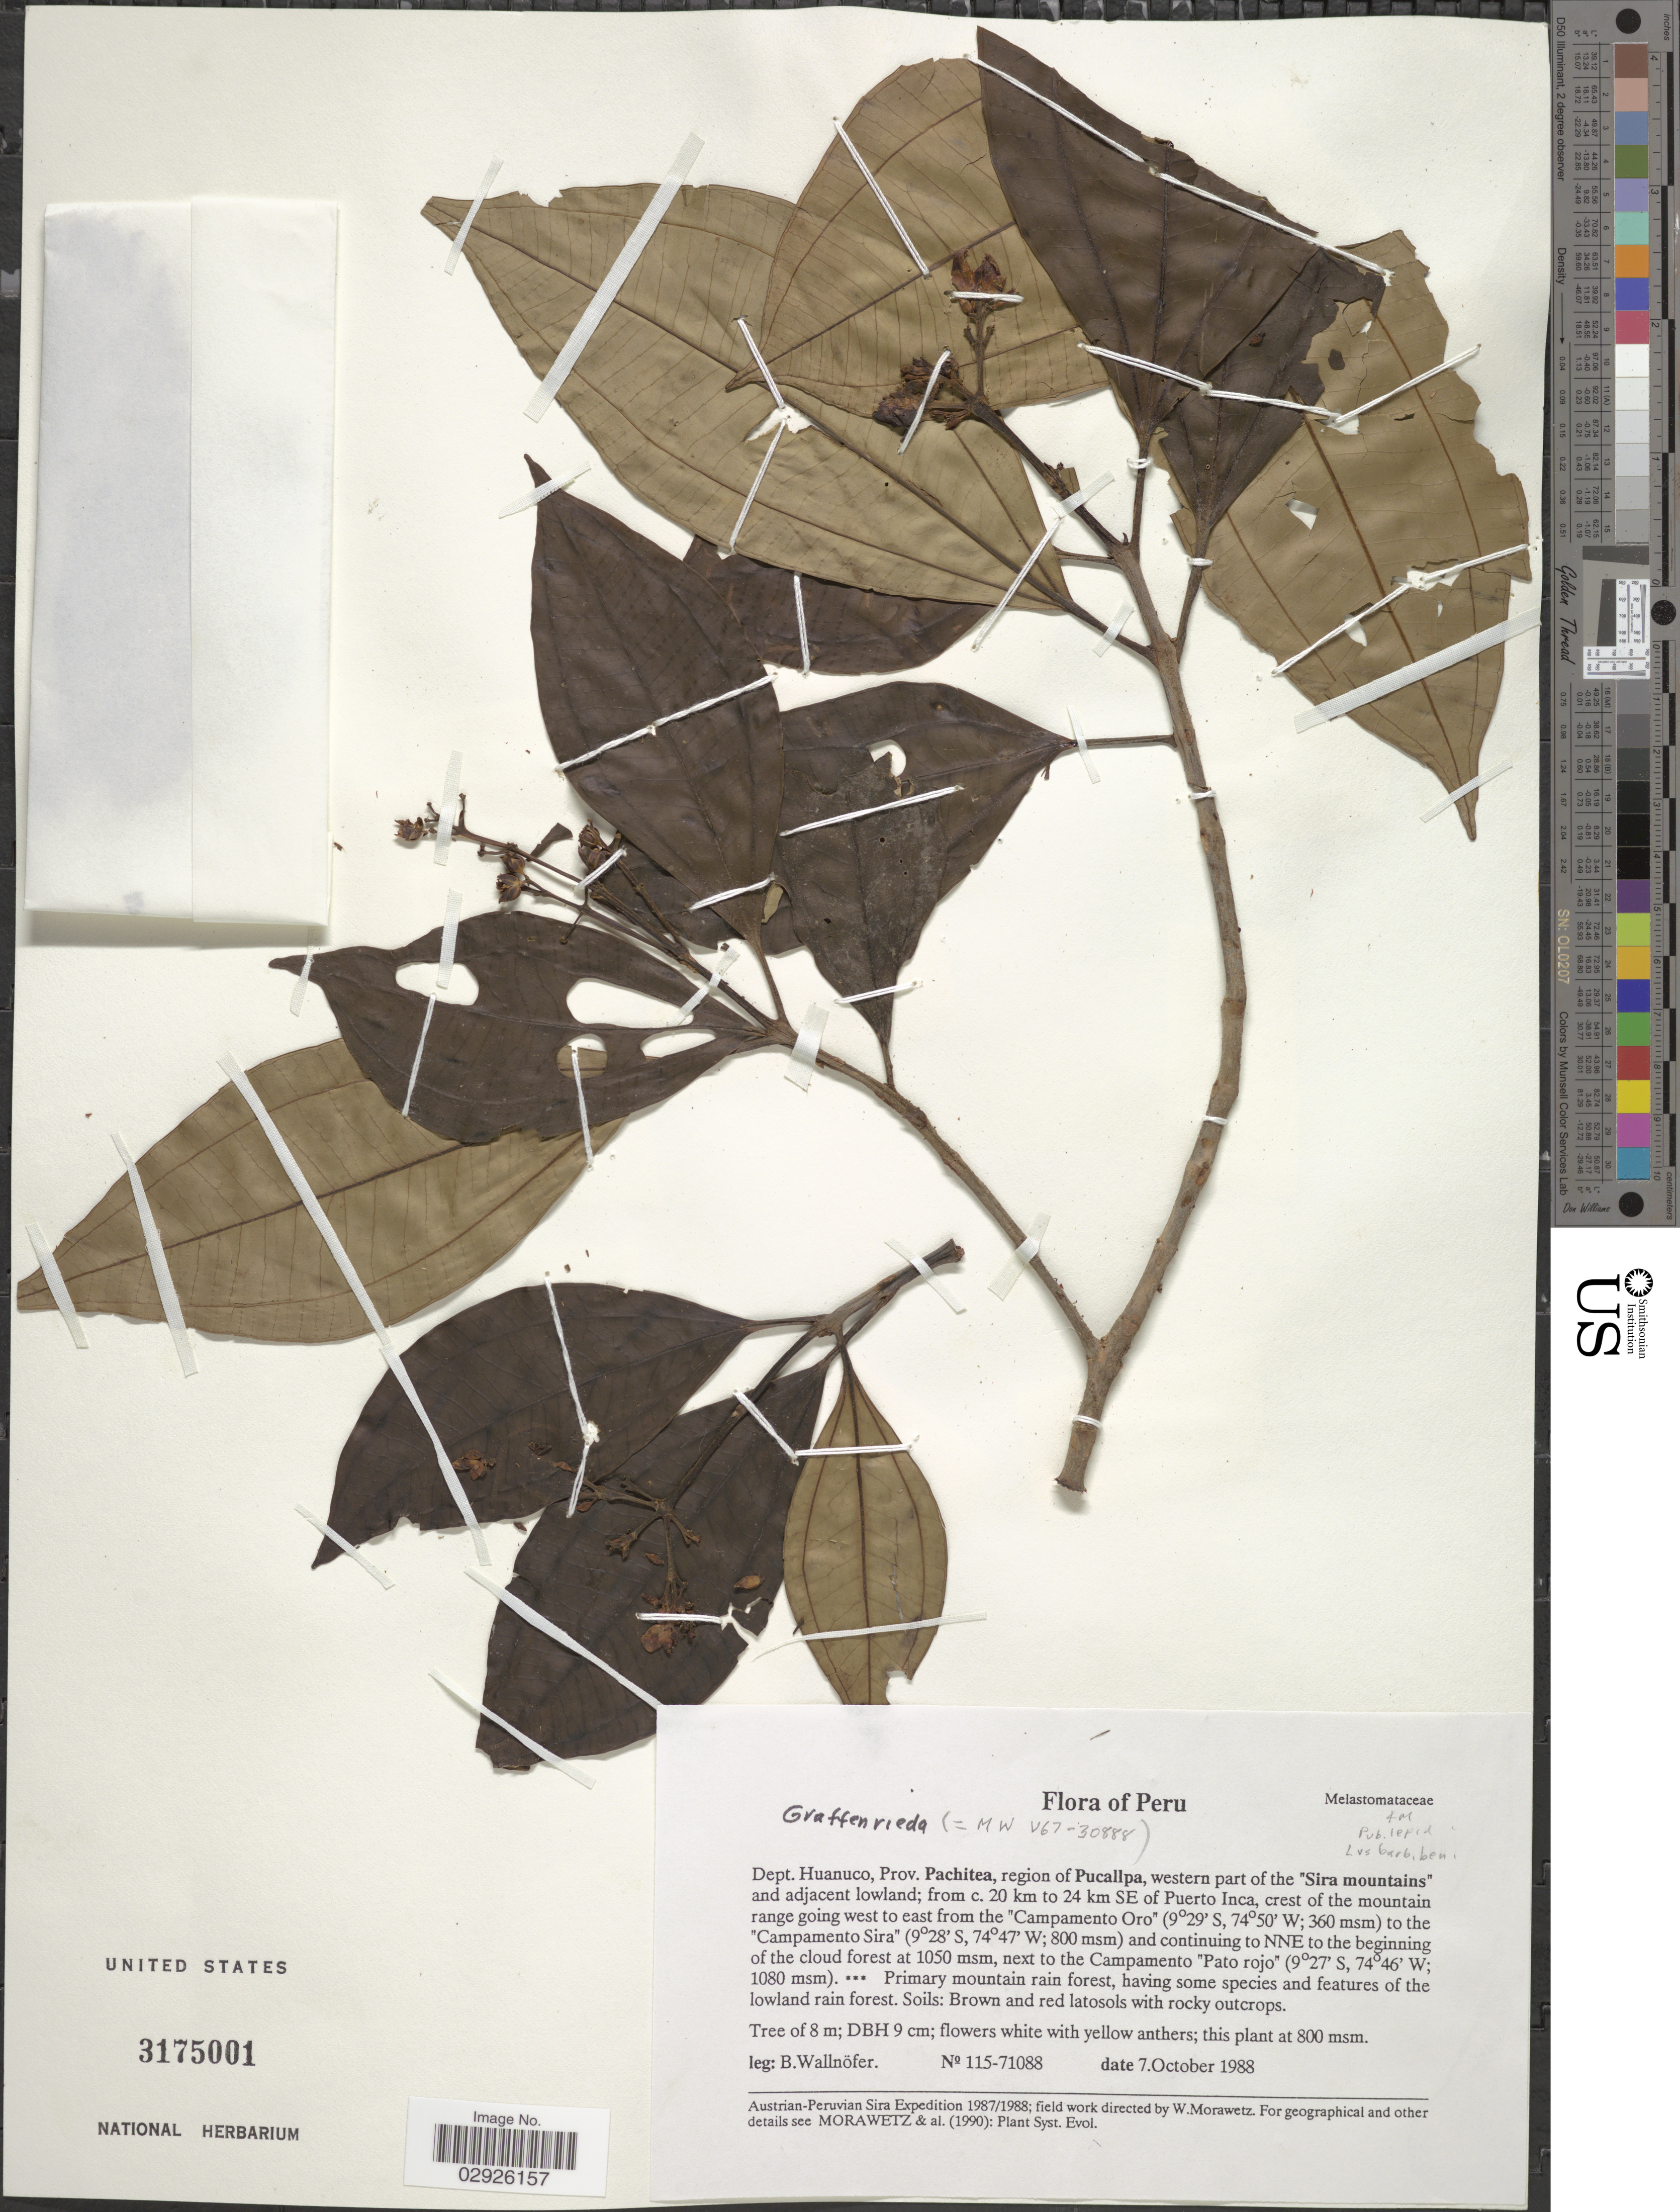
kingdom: Plantae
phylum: Tracheophyta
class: Magnoliopsida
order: Myrtales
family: Melastomataceae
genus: Graffenrieda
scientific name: Graffenrieda goldenbergii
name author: L.F. Lima et al.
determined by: Murillo, J. S.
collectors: B. Wallnöfer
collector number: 115-71088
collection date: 1988-10-07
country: Peru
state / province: Huánuco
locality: Dept. Huanuco, Prov. Pachitea, region of Pucallpa, western part of the "Sira mountains" and adjacent lowland; from c. 20 km to 24 km SW of Puerto Inca, crest of the mountain range going west to east from the "Campamento Oro" to the "Campamento Sira" and continuing to NNE to the beginning of the cloud forest, next to the Campamento "Pato rojo".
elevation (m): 800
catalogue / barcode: US 3175001